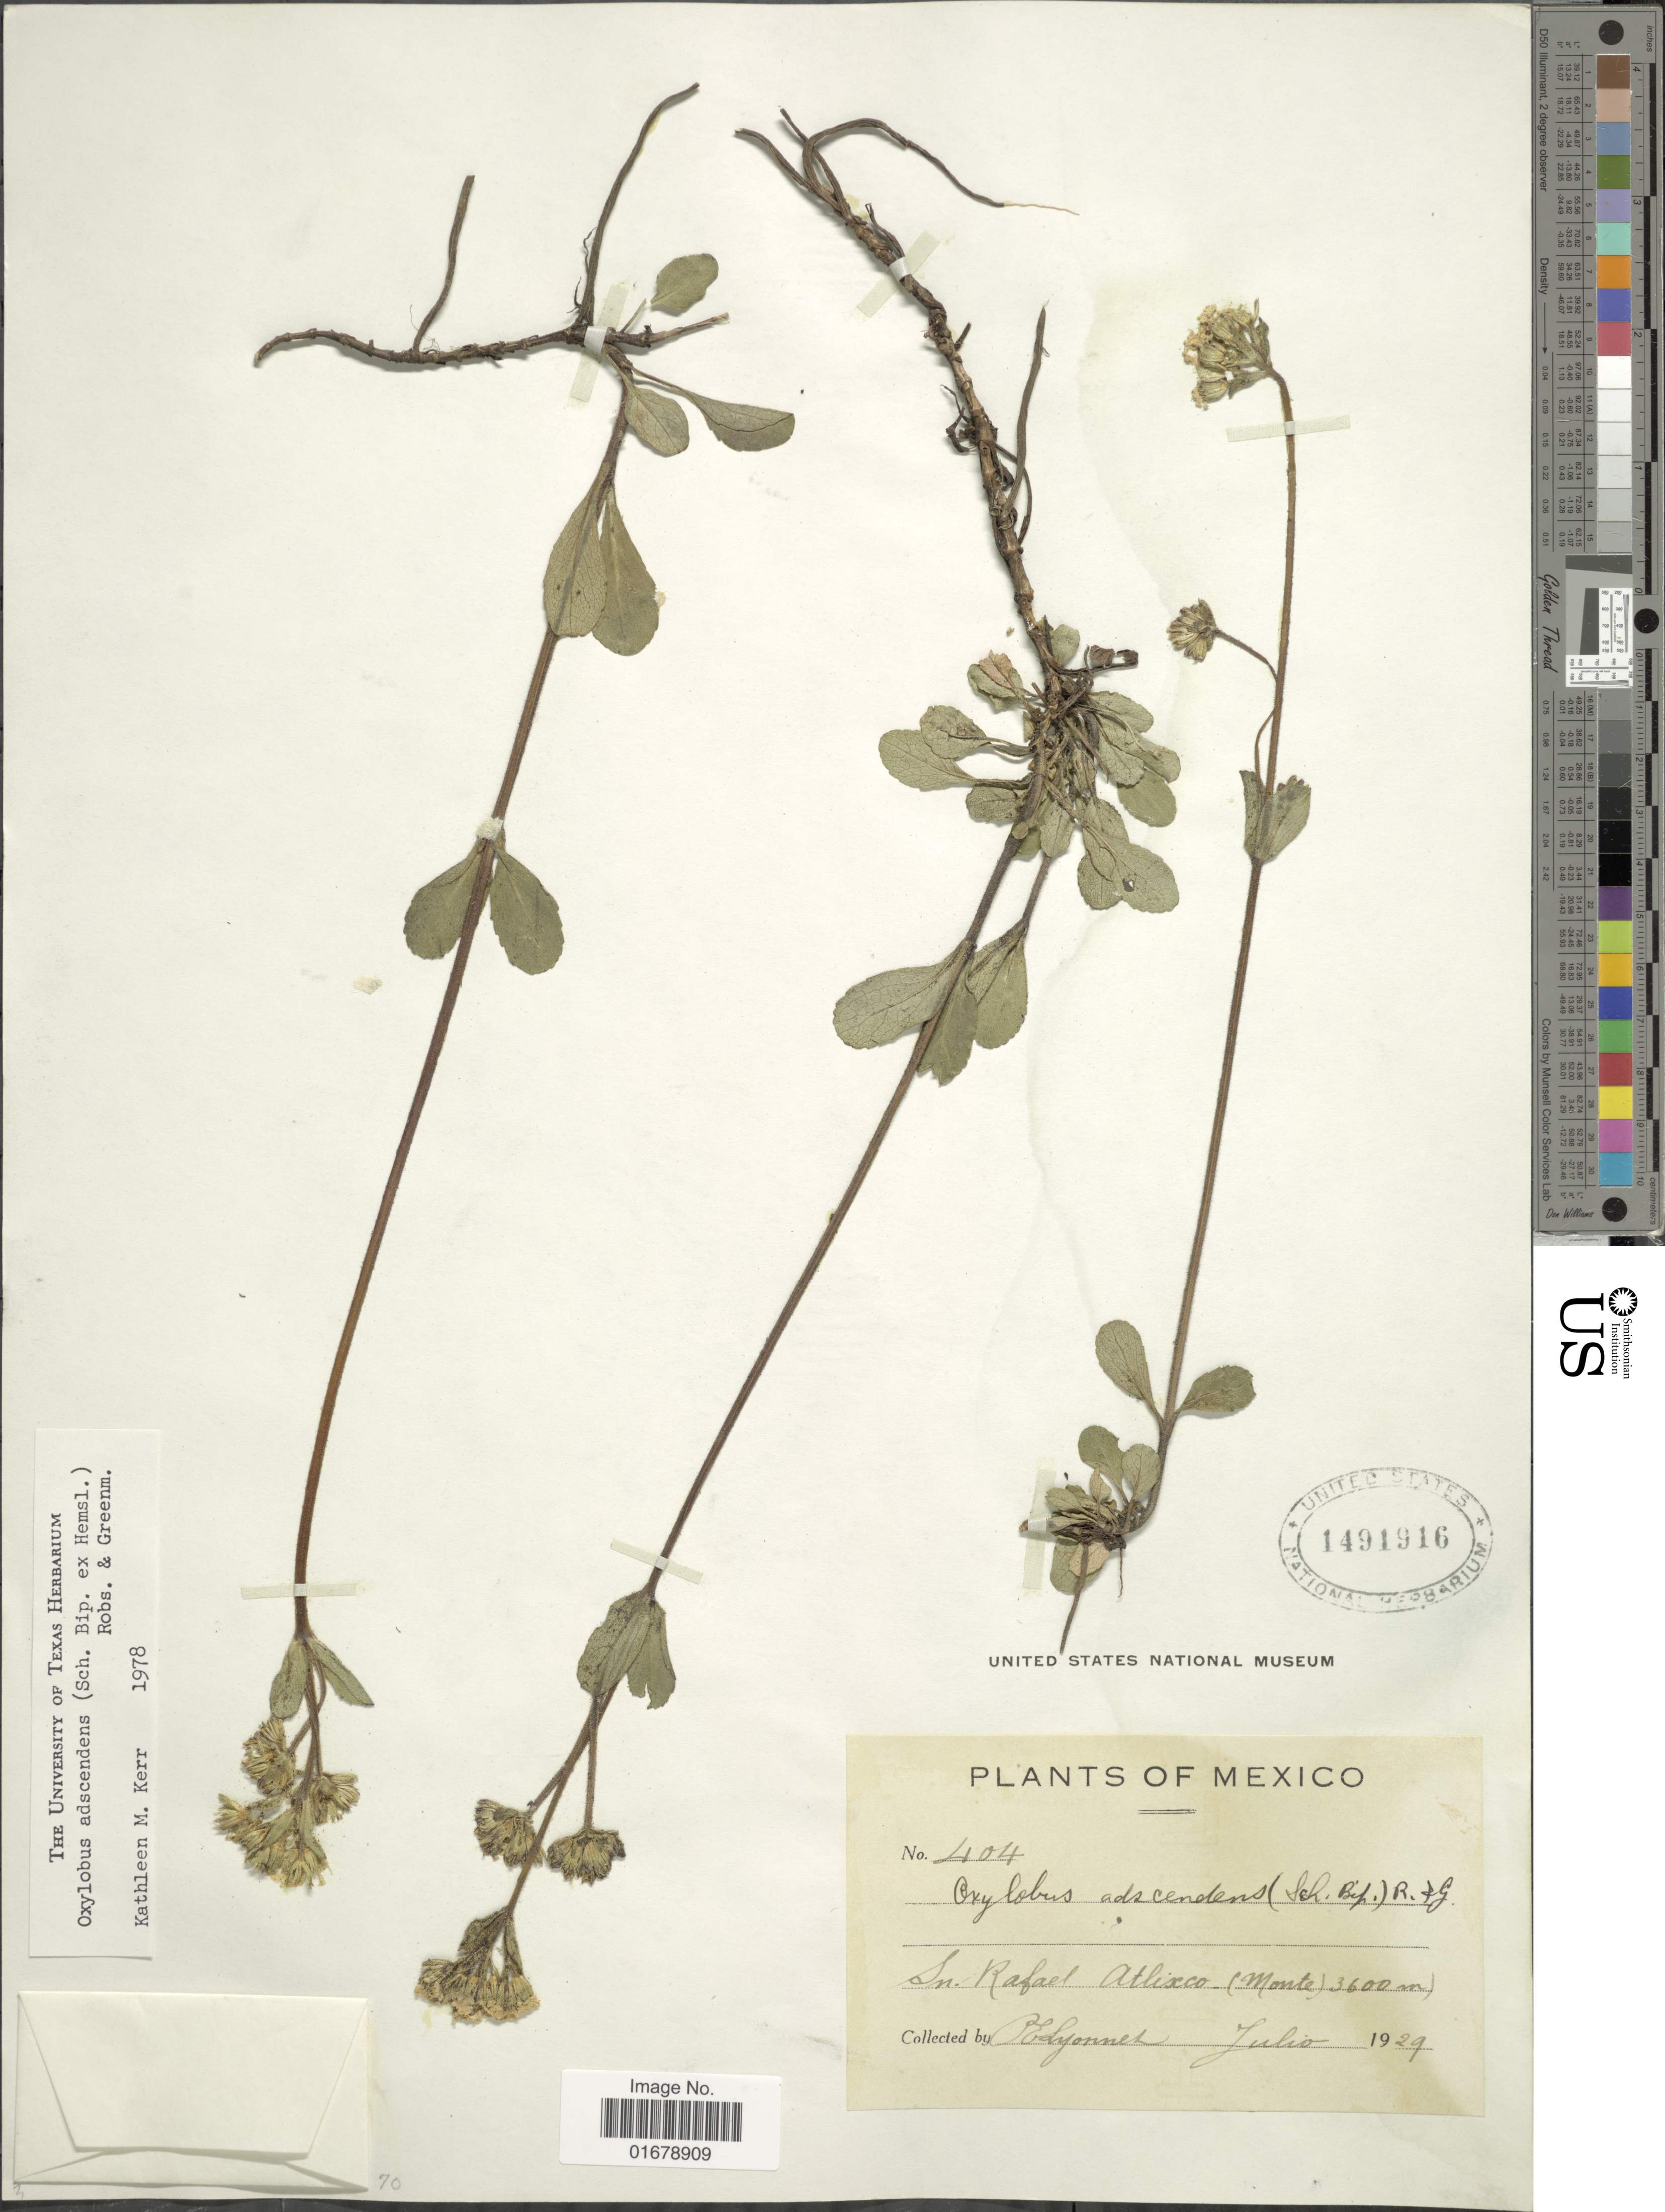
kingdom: Plantae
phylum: Tracheophyta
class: Magnoliopsida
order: Asterales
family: Asteraceae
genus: Oxylobus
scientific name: Oxylobus adscendens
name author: (Sch. Bip.) B.L. Rob. & Greenm. in B.L. Rob.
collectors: J. H. Beaman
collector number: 404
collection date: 1929-07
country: Mexico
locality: Mexico. In Rafael Atlixco (Monte)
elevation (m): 3600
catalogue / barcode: US 1491916